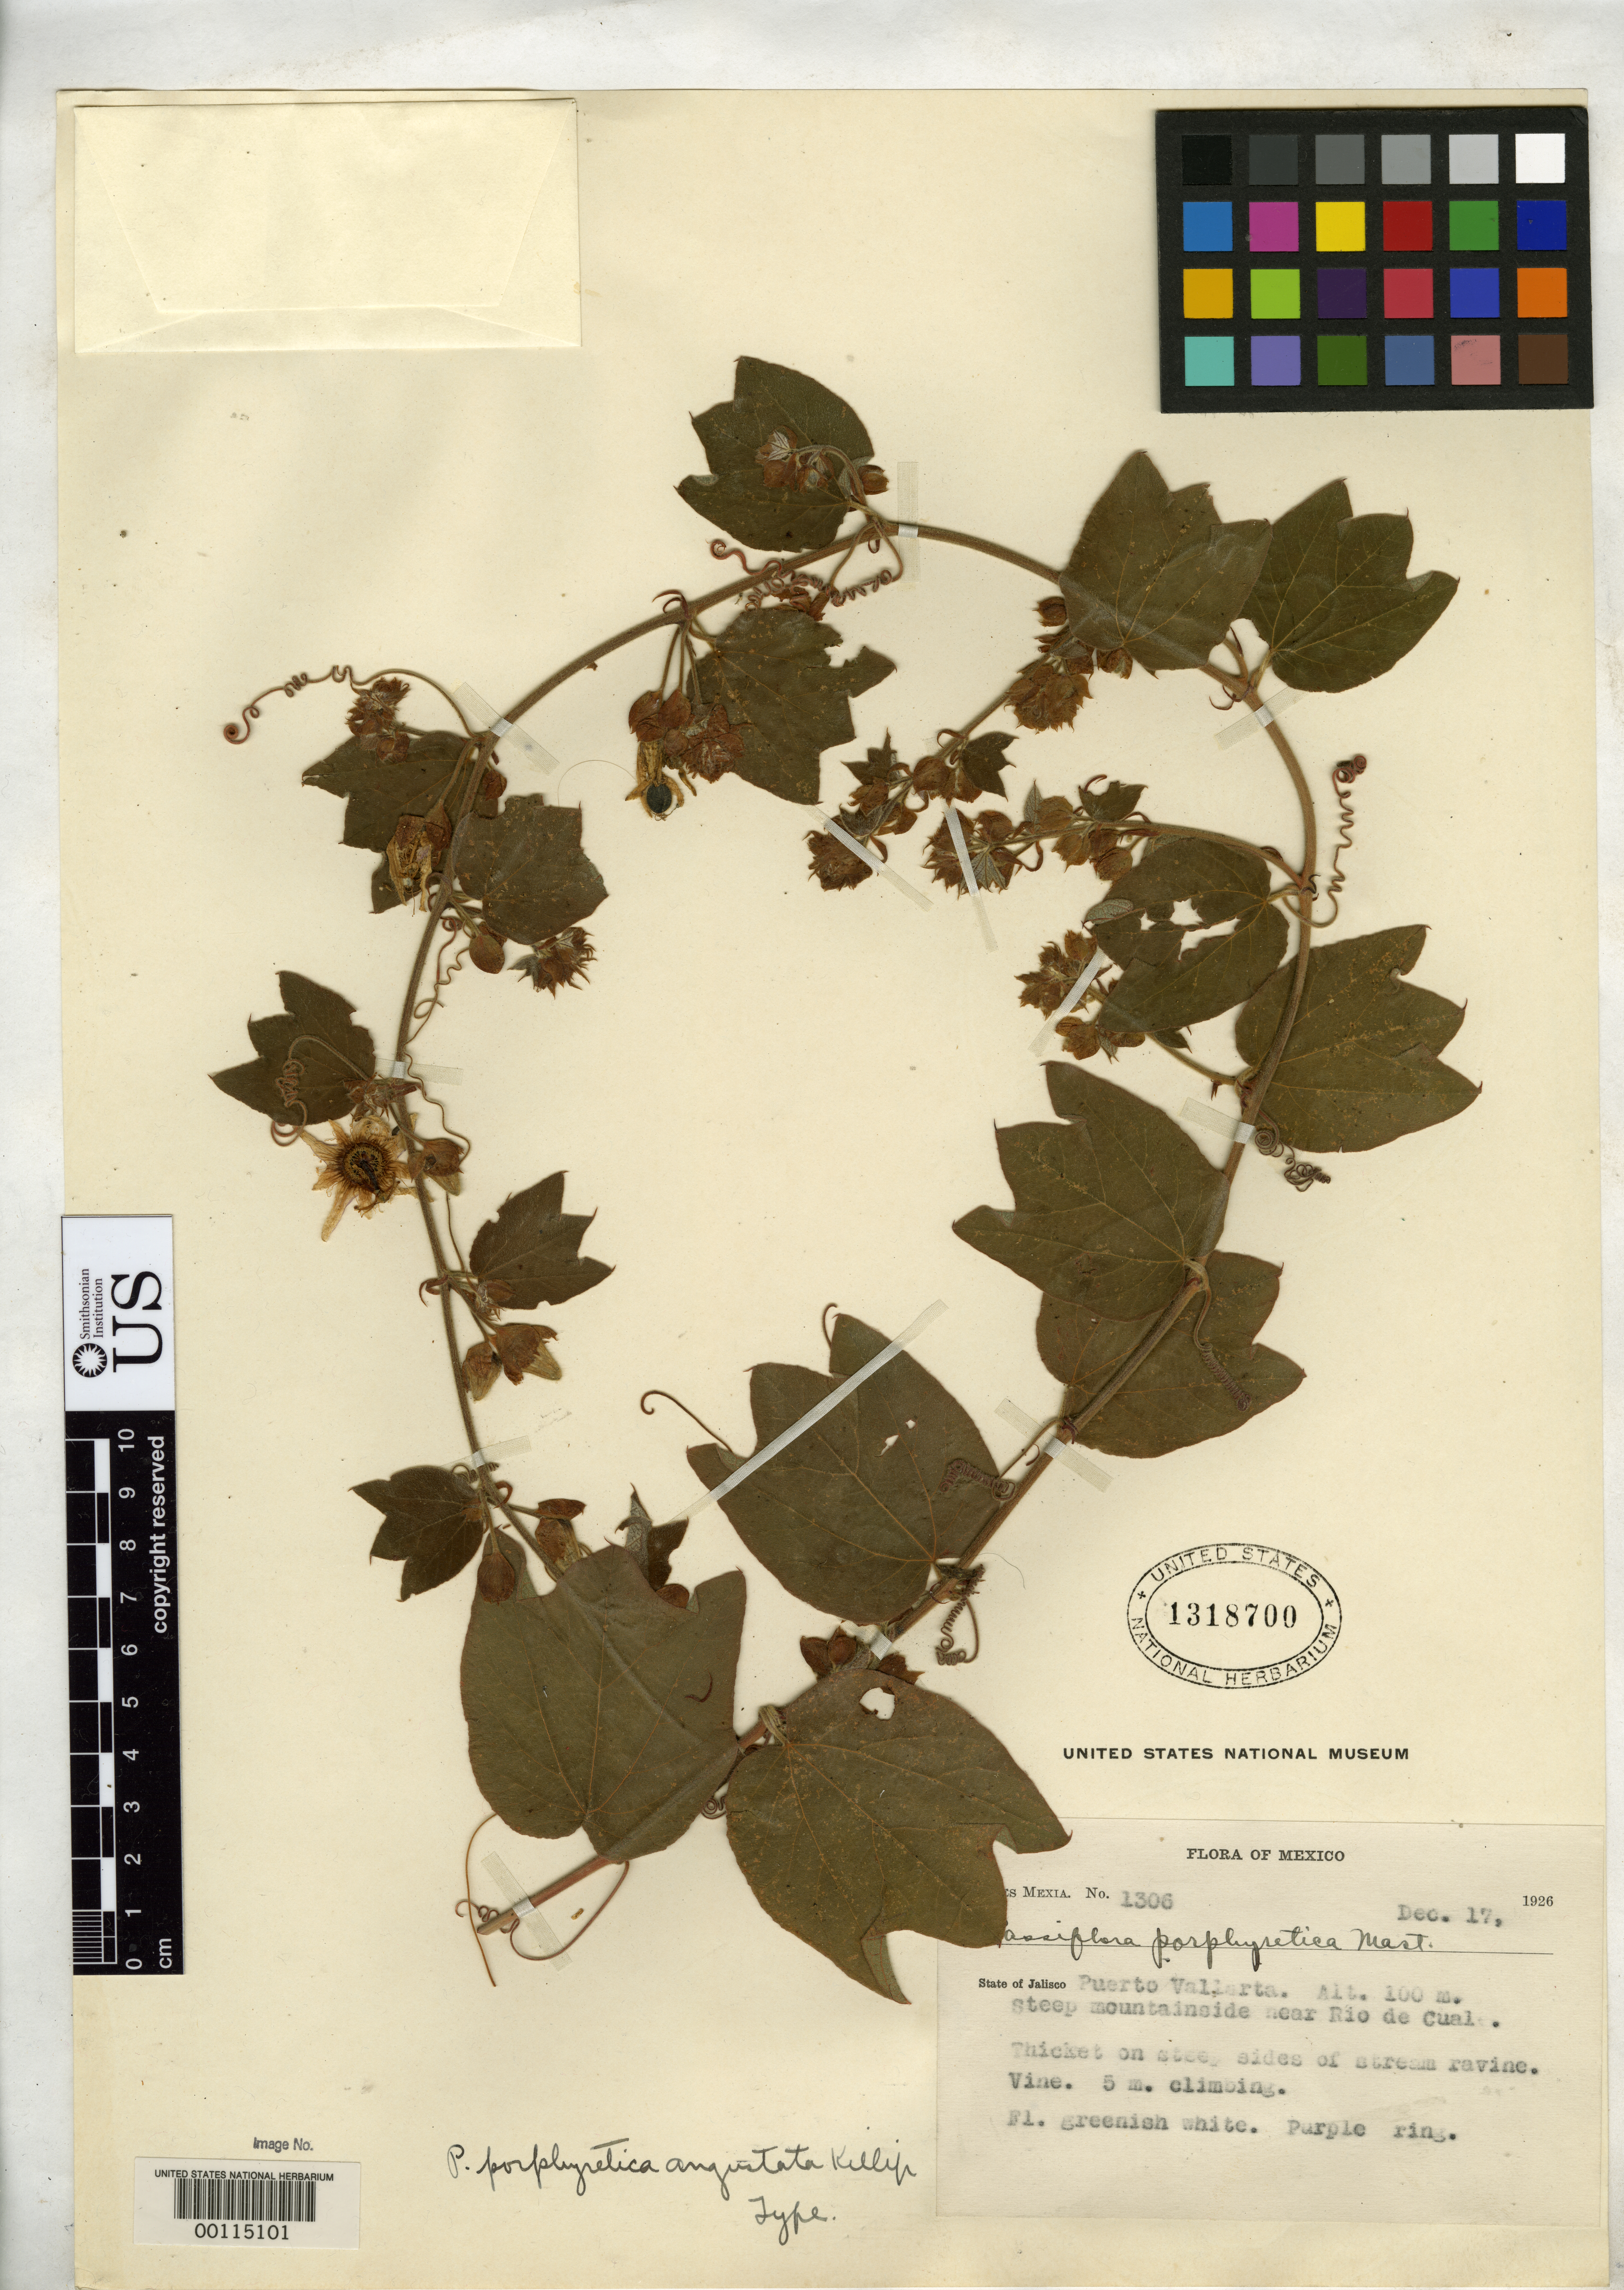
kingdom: Plantae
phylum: Tracheophyta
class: Magnoliopsida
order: Malpighiales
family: Passifloraceae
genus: Passiflora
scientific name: Passiflora porphyretica var. angustata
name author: Killip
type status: Holotype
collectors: Y. Mexia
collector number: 1306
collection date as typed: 17 Dec 1926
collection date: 1926-12-17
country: Mexico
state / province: Jalisco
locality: Puerto Vallasta.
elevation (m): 100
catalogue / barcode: US 1318700